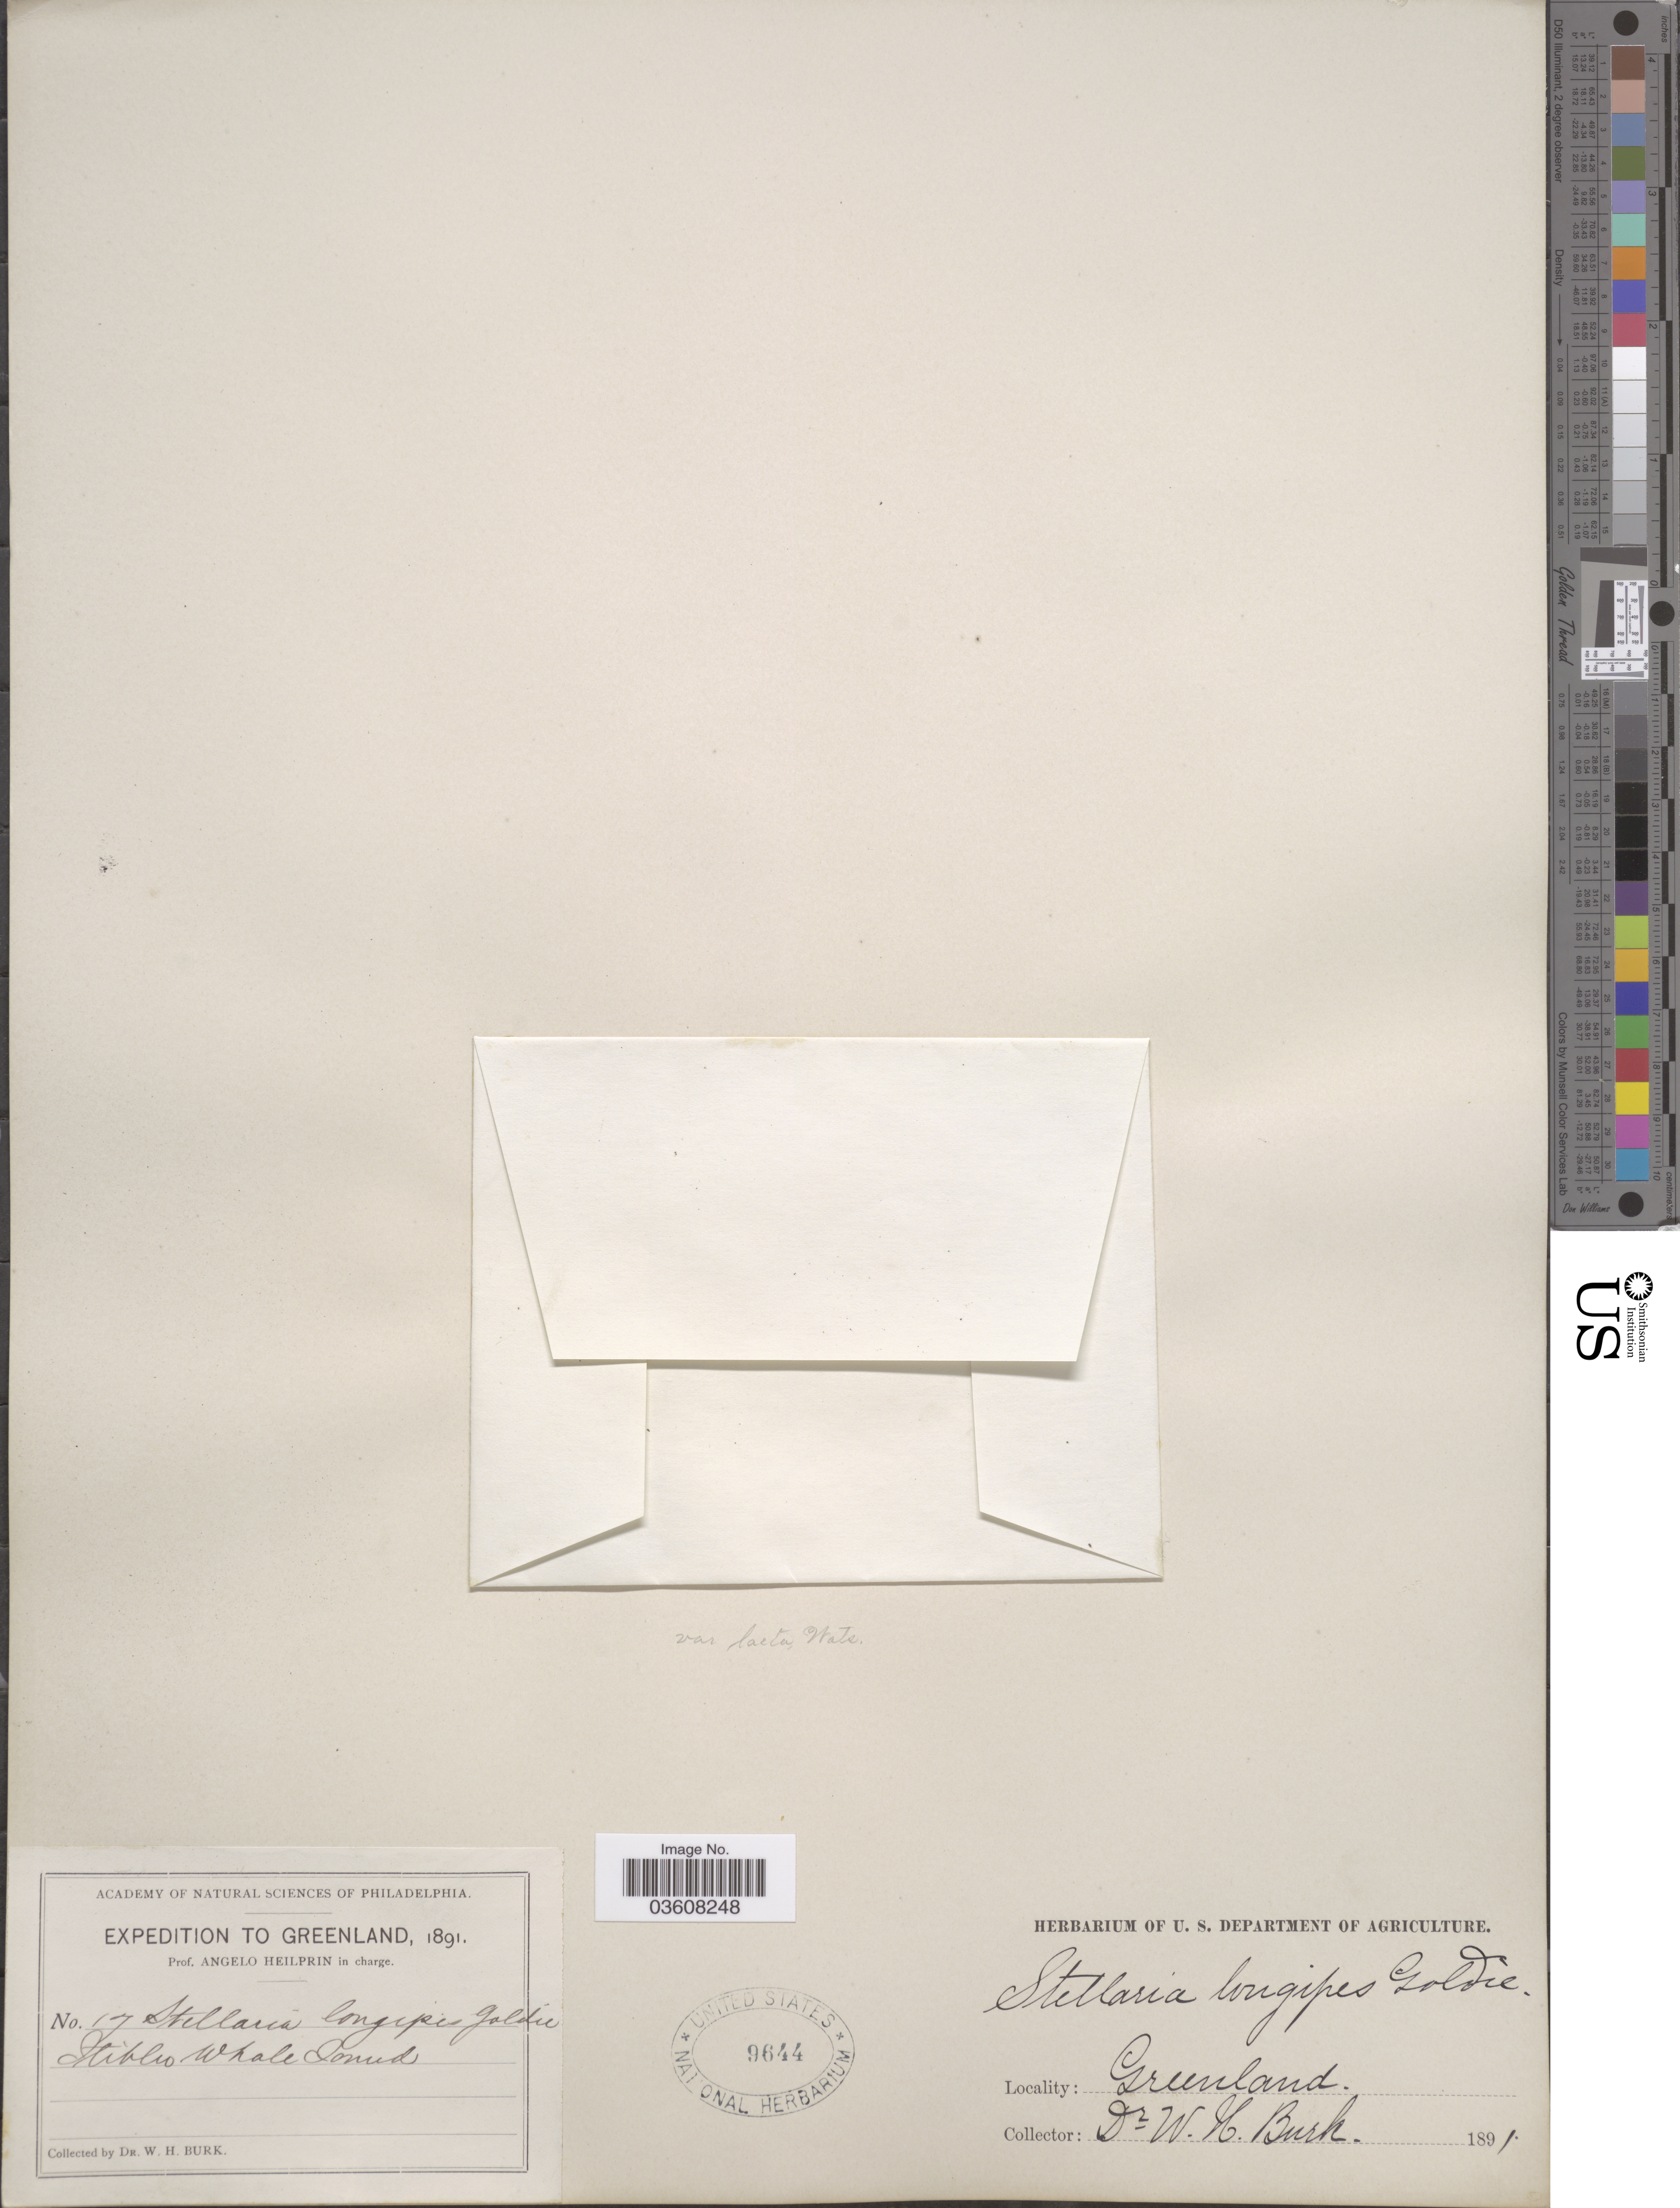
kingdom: Plantae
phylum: Tracheophyta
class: Magnoliopsida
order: Caryophyllales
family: Caryophyllaceae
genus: Stellaria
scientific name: Stellaria laeta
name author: Richards.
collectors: W. Burk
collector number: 17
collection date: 1891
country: Greenland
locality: Stihlo [interpreted] Whale Sound.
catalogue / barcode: US 9644